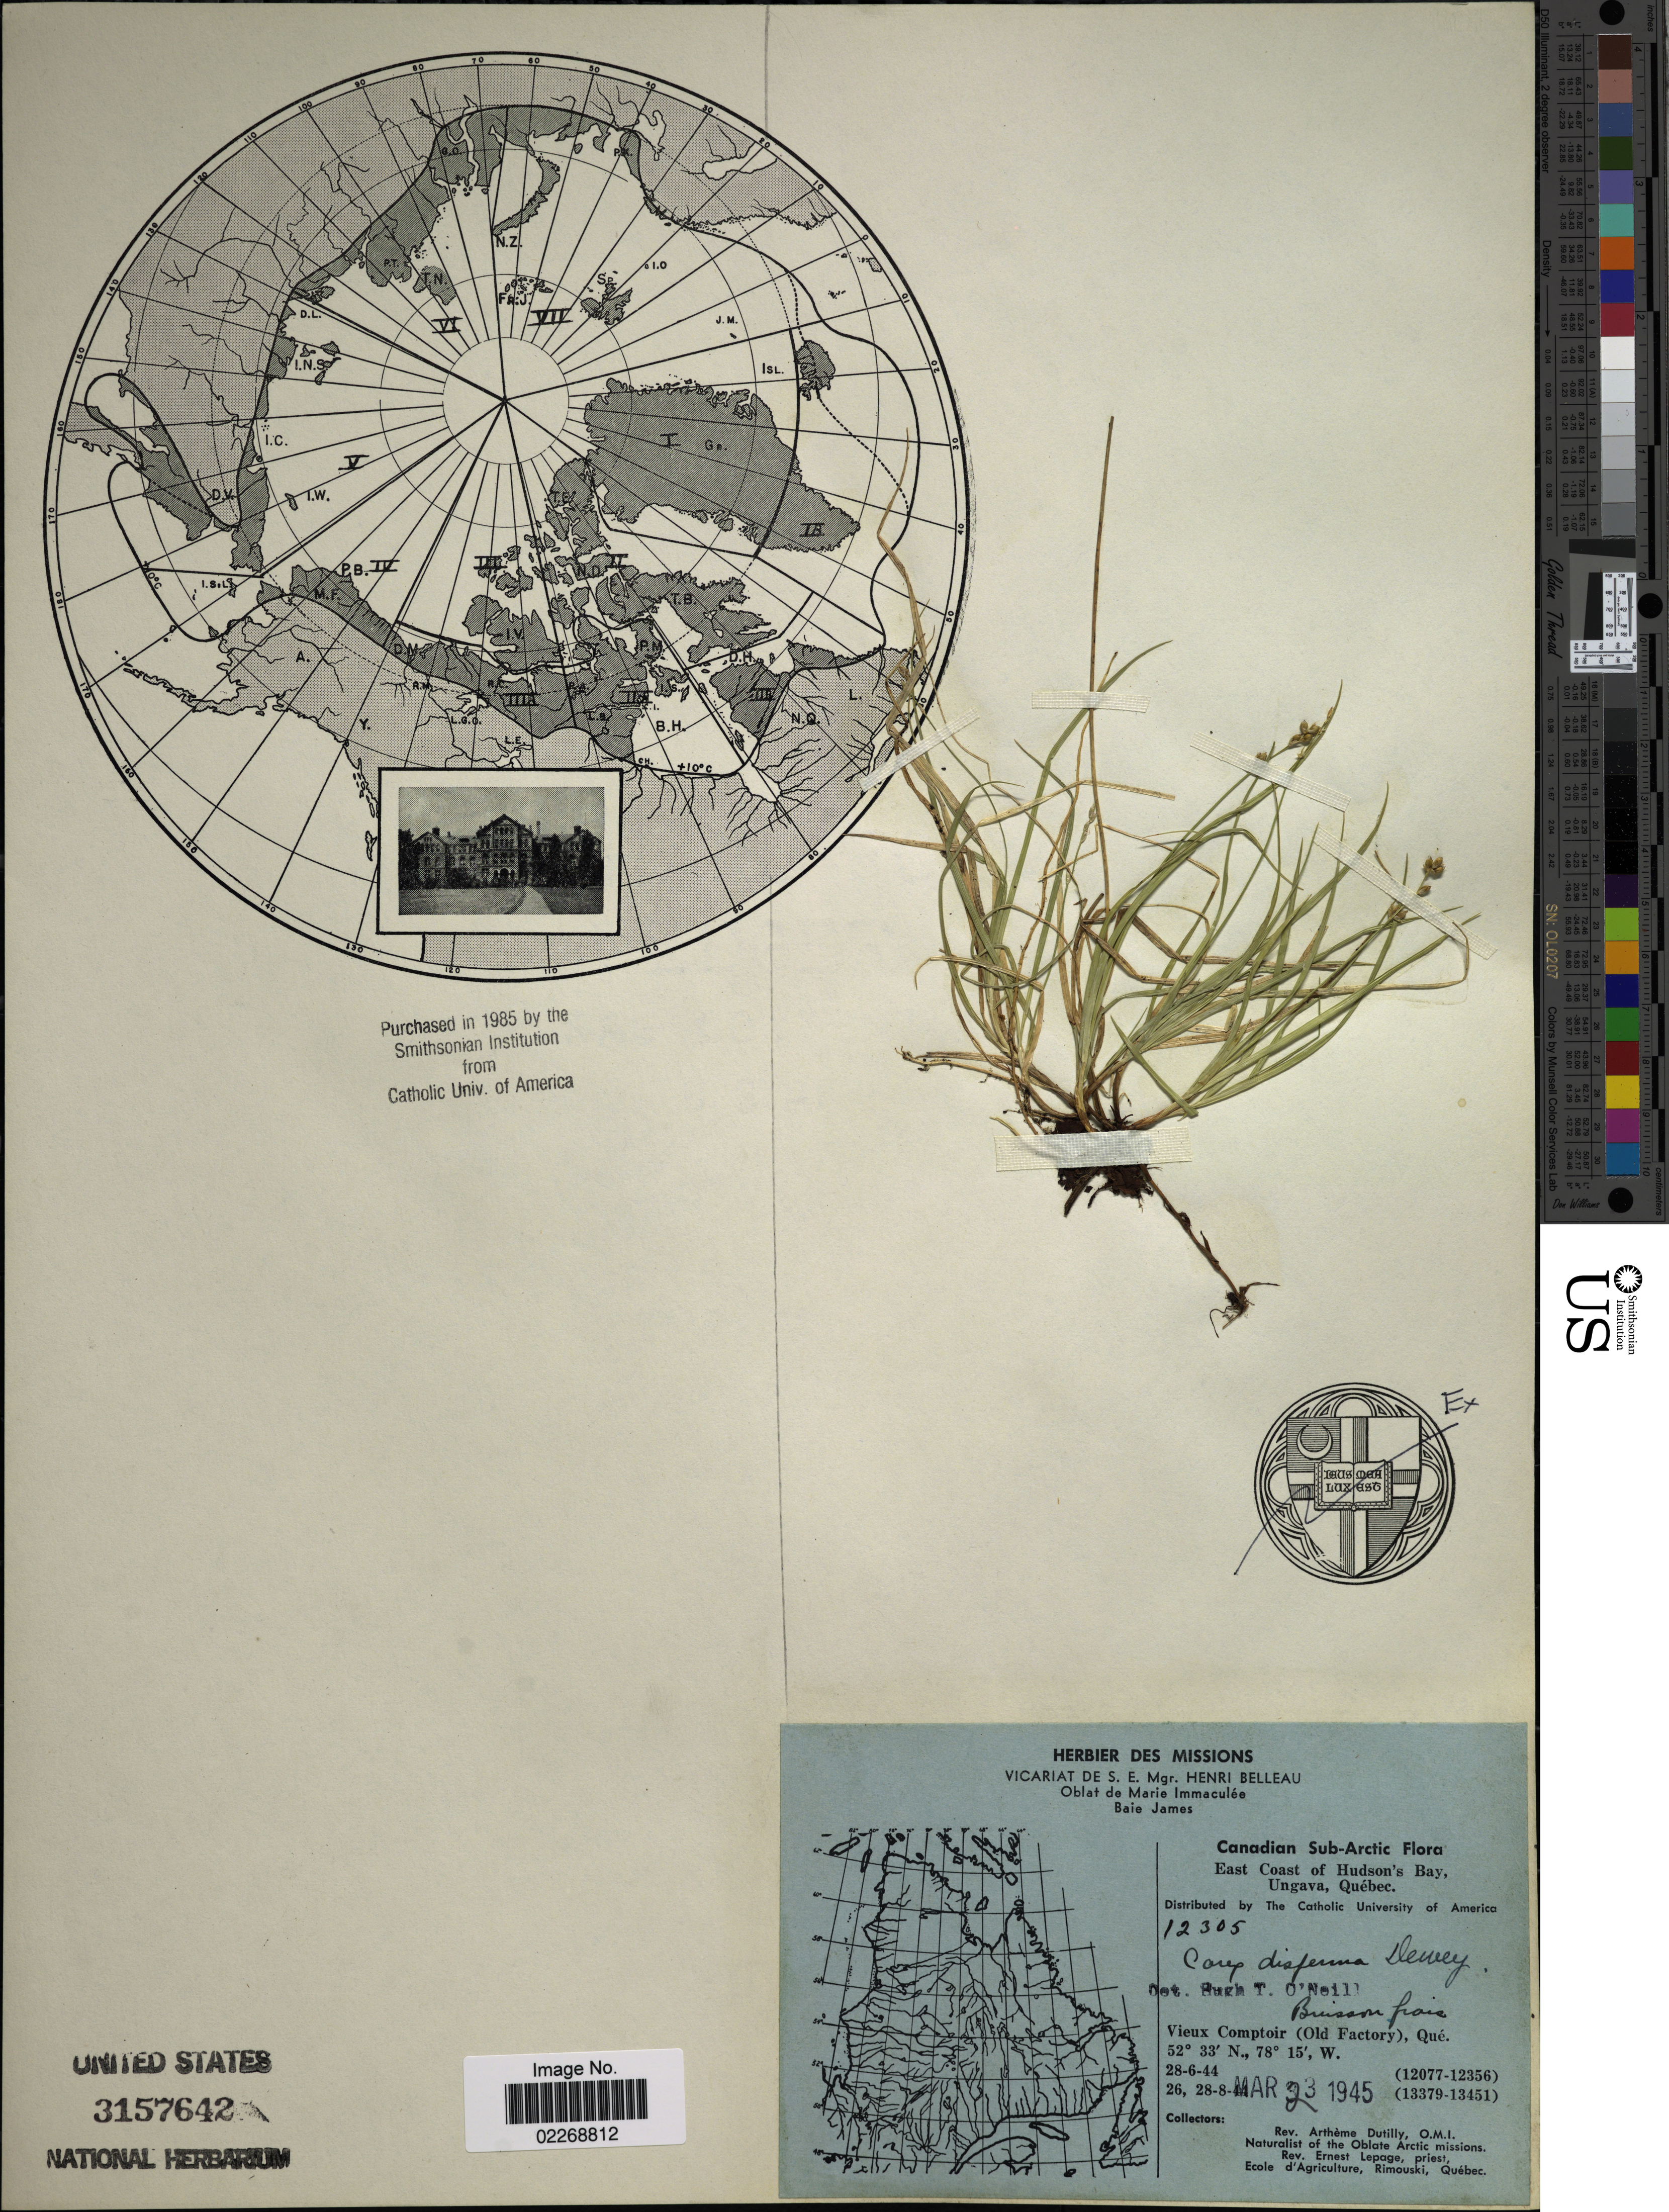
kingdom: Plantae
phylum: Tracheophyta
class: Liliopsida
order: Poales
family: Cyperaceae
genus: Carex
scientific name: Carex disperma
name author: Dewey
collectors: A. Dutilly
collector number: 12305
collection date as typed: Transcribed d/m/y: 28/6/44 to 28/8/44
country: Canada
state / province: Quebec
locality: Canadian Sub-Arctic. East Coast of Hudson's Bay, Ungava. Vieux Comptoir (Old Factory)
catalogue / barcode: US 3157642